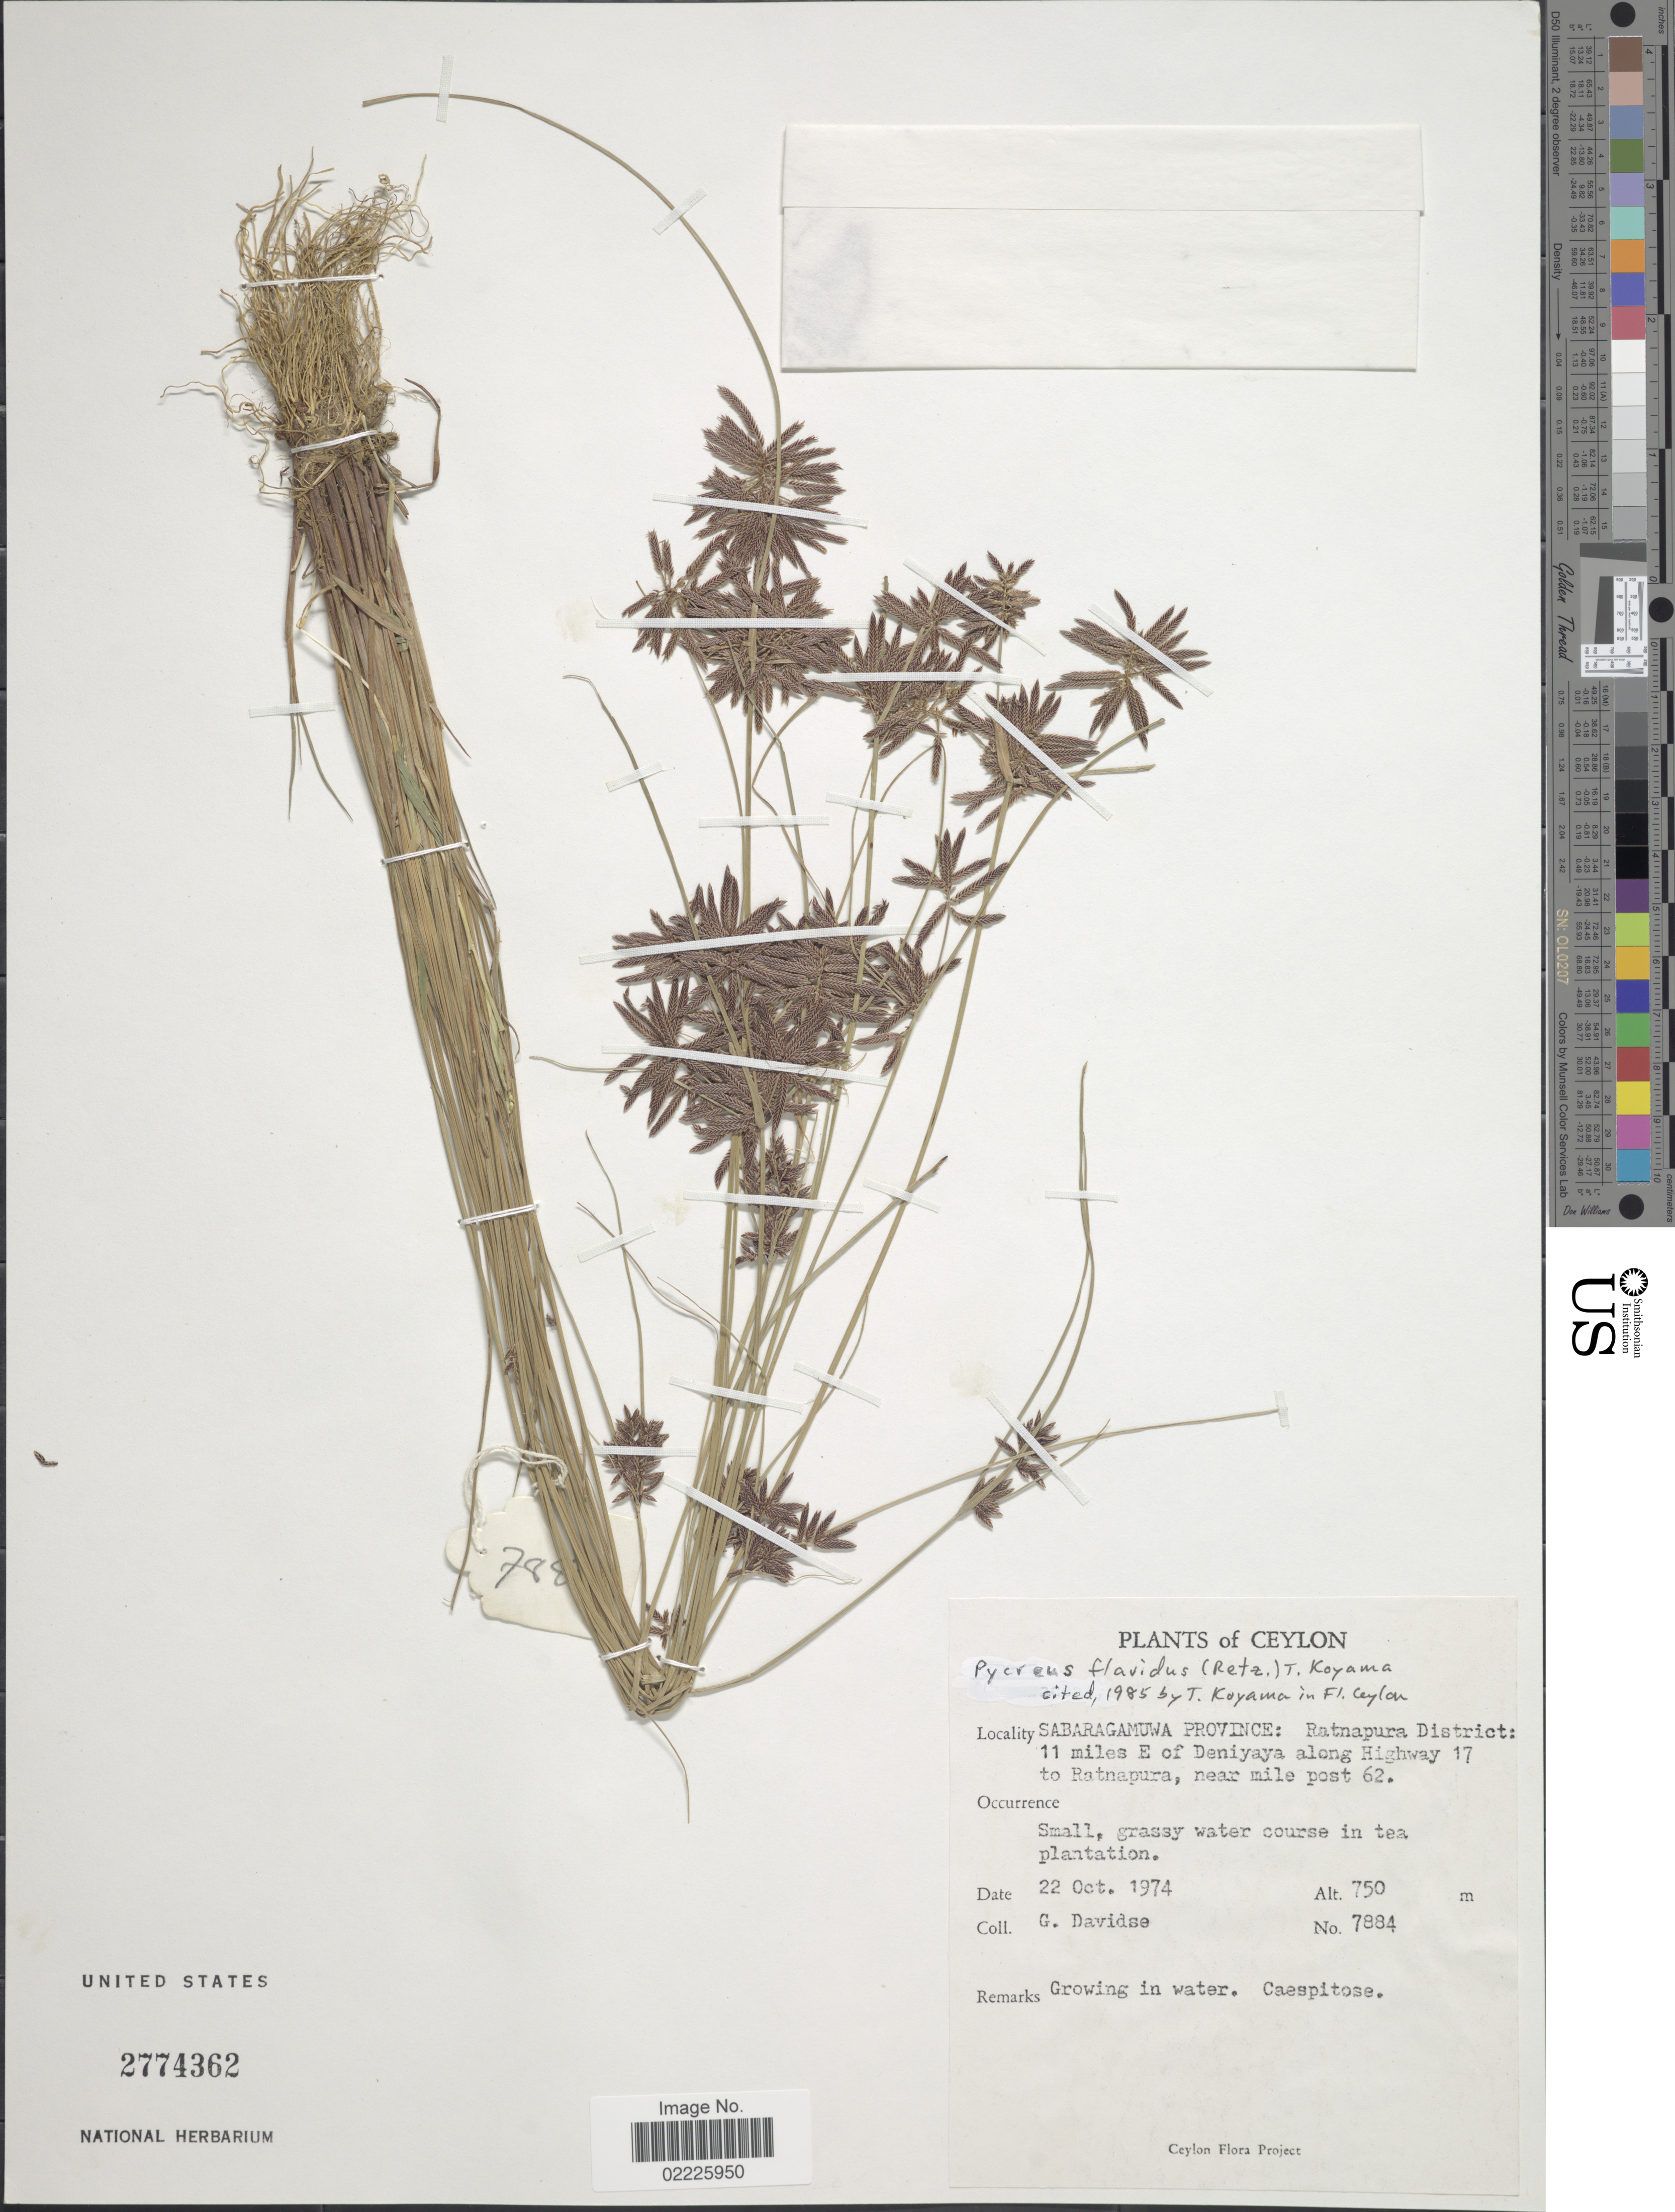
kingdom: Plantae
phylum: Tracheophyta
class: Liliopsida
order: Poales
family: Cyperaceae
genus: Cyperus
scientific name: Cyperus flavidus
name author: Retz.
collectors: G. Davidse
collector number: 7884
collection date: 1974-10-22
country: Sri Lanka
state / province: Sabaragamuwa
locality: Ceylon: Ratnapura District: 11 miles E of Deniya along Highway 17 to Ratnapura, near mile post 62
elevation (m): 750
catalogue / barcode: US 2774362